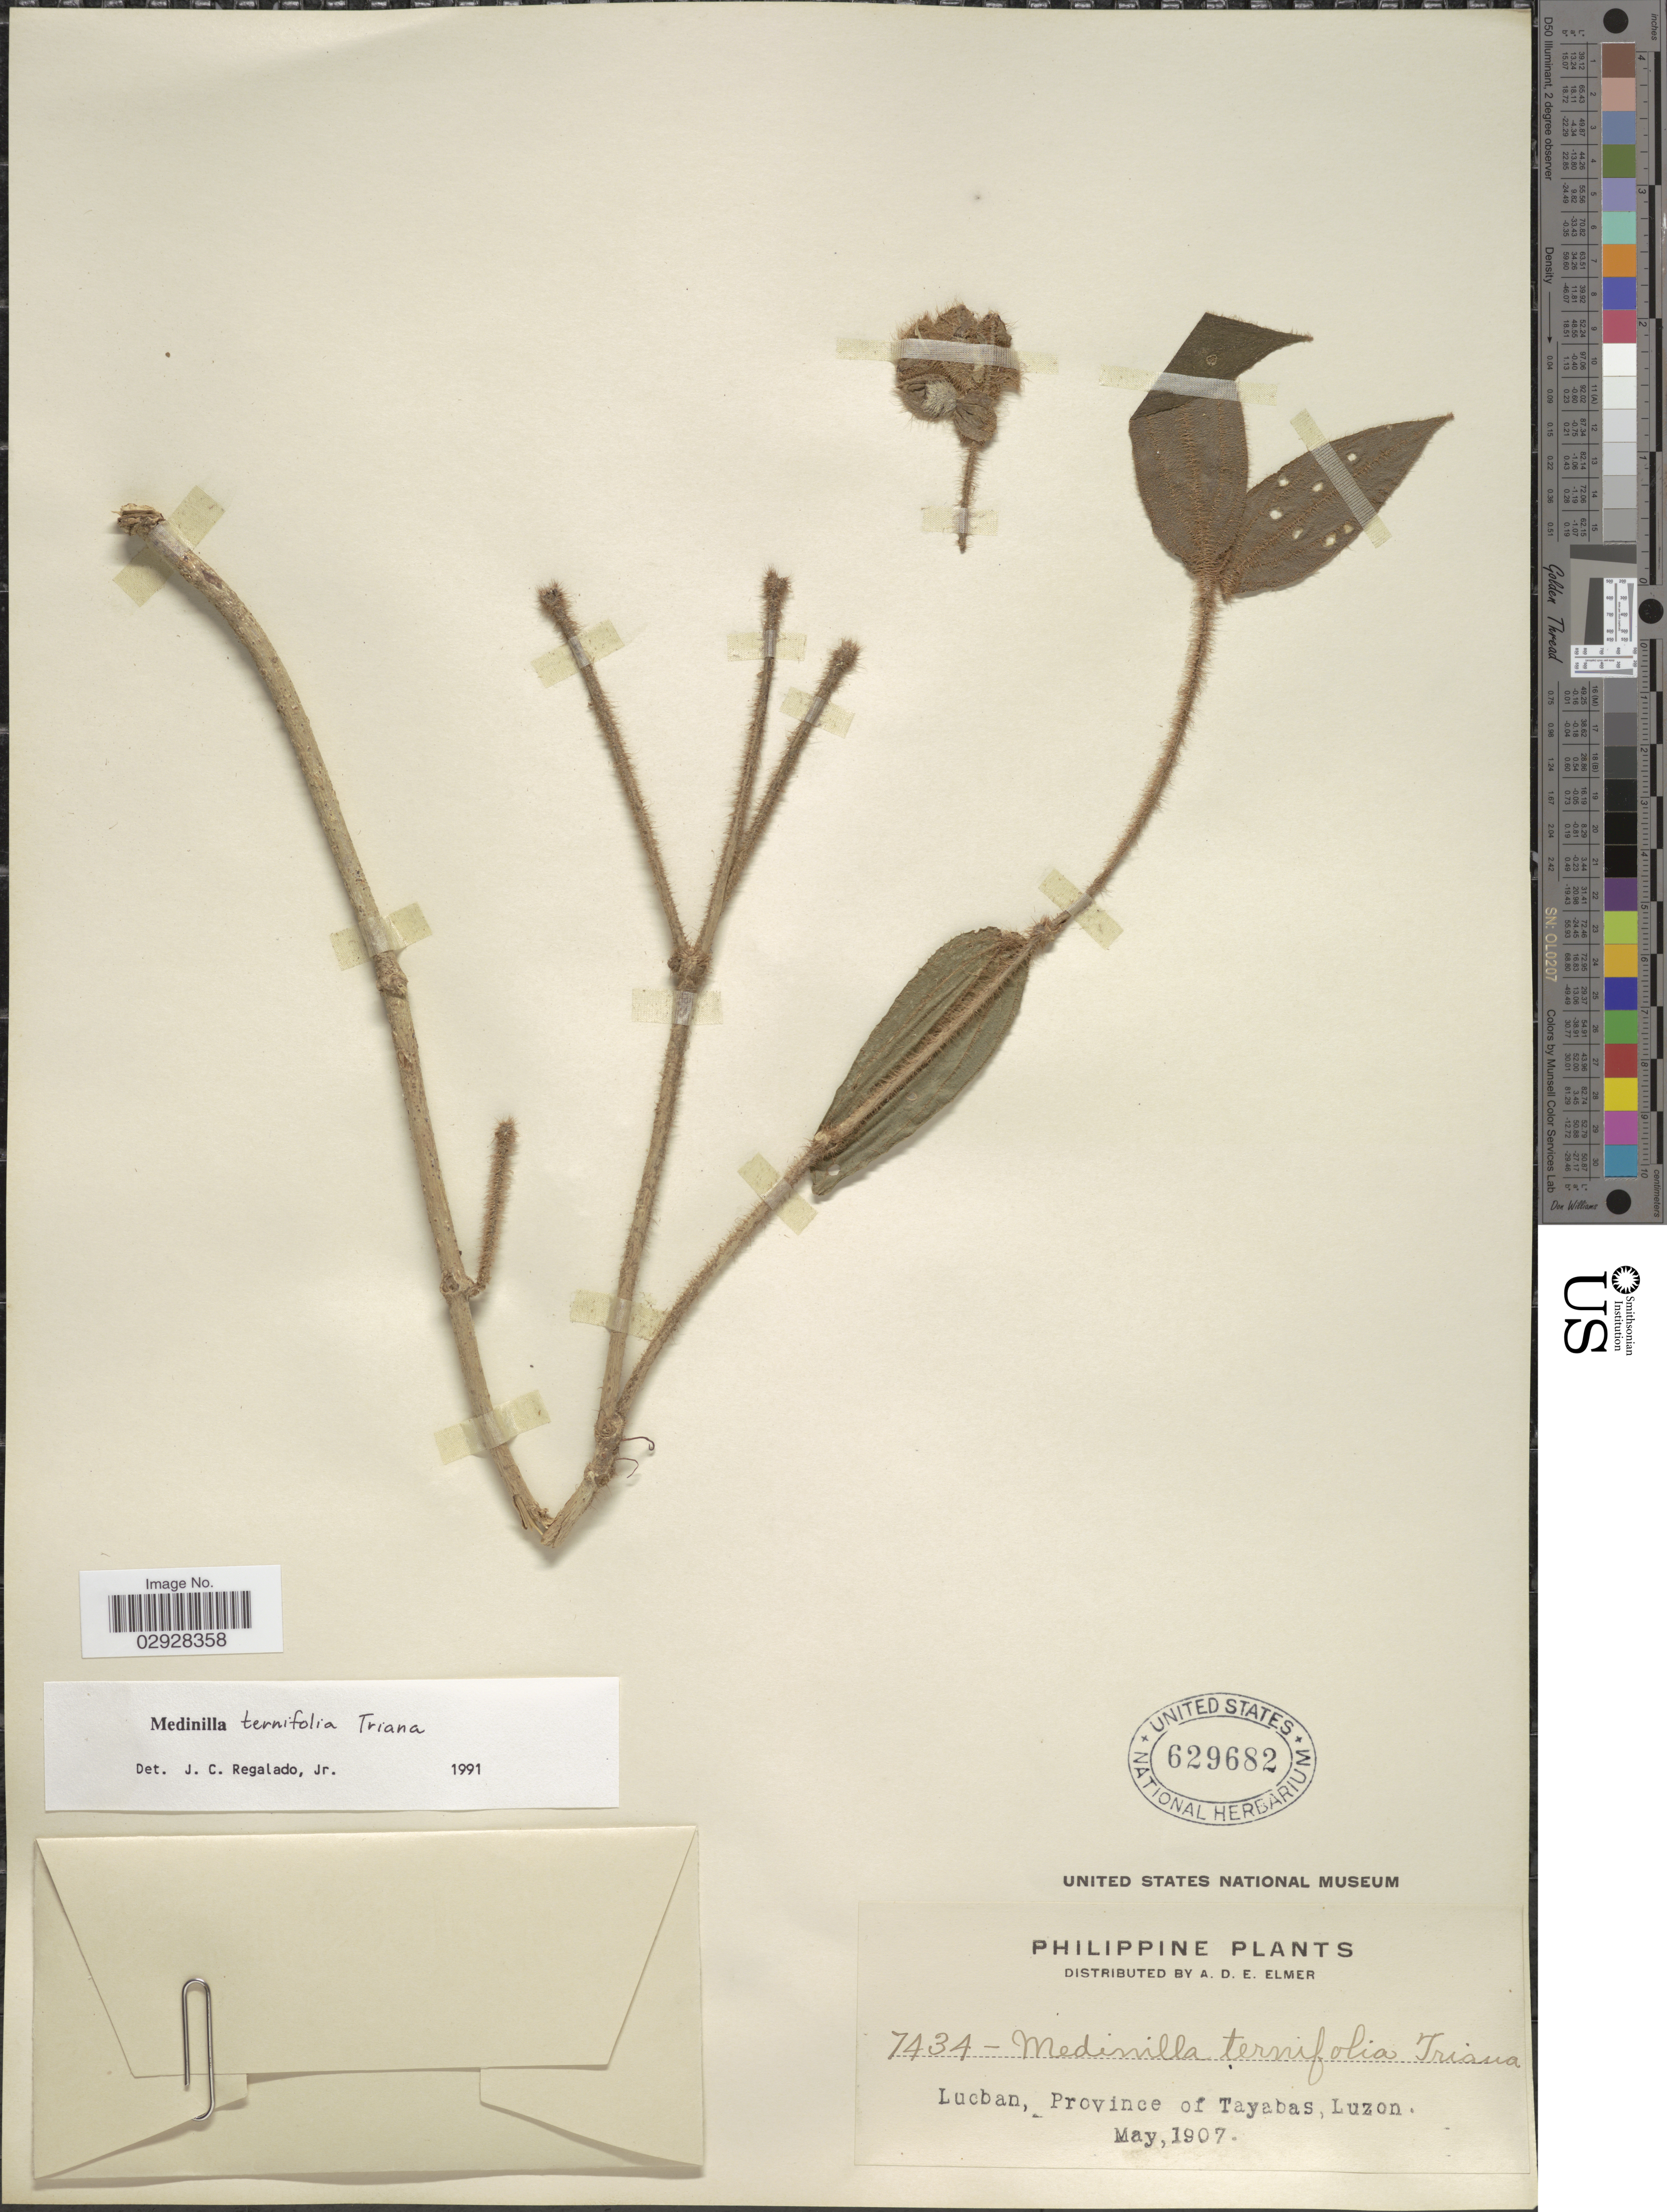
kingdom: Plantae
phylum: Tracheophyta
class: Magnoliopsida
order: Myrtales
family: Melastomataceae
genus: Medinilla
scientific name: Medinilla ternifolia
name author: Triana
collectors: A. D. E. Elmer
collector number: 7434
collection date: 1907-05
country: Philippines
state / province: Calabarzon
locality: Lucban, Province of Tayabas, Luzon.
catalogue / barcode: US 629682